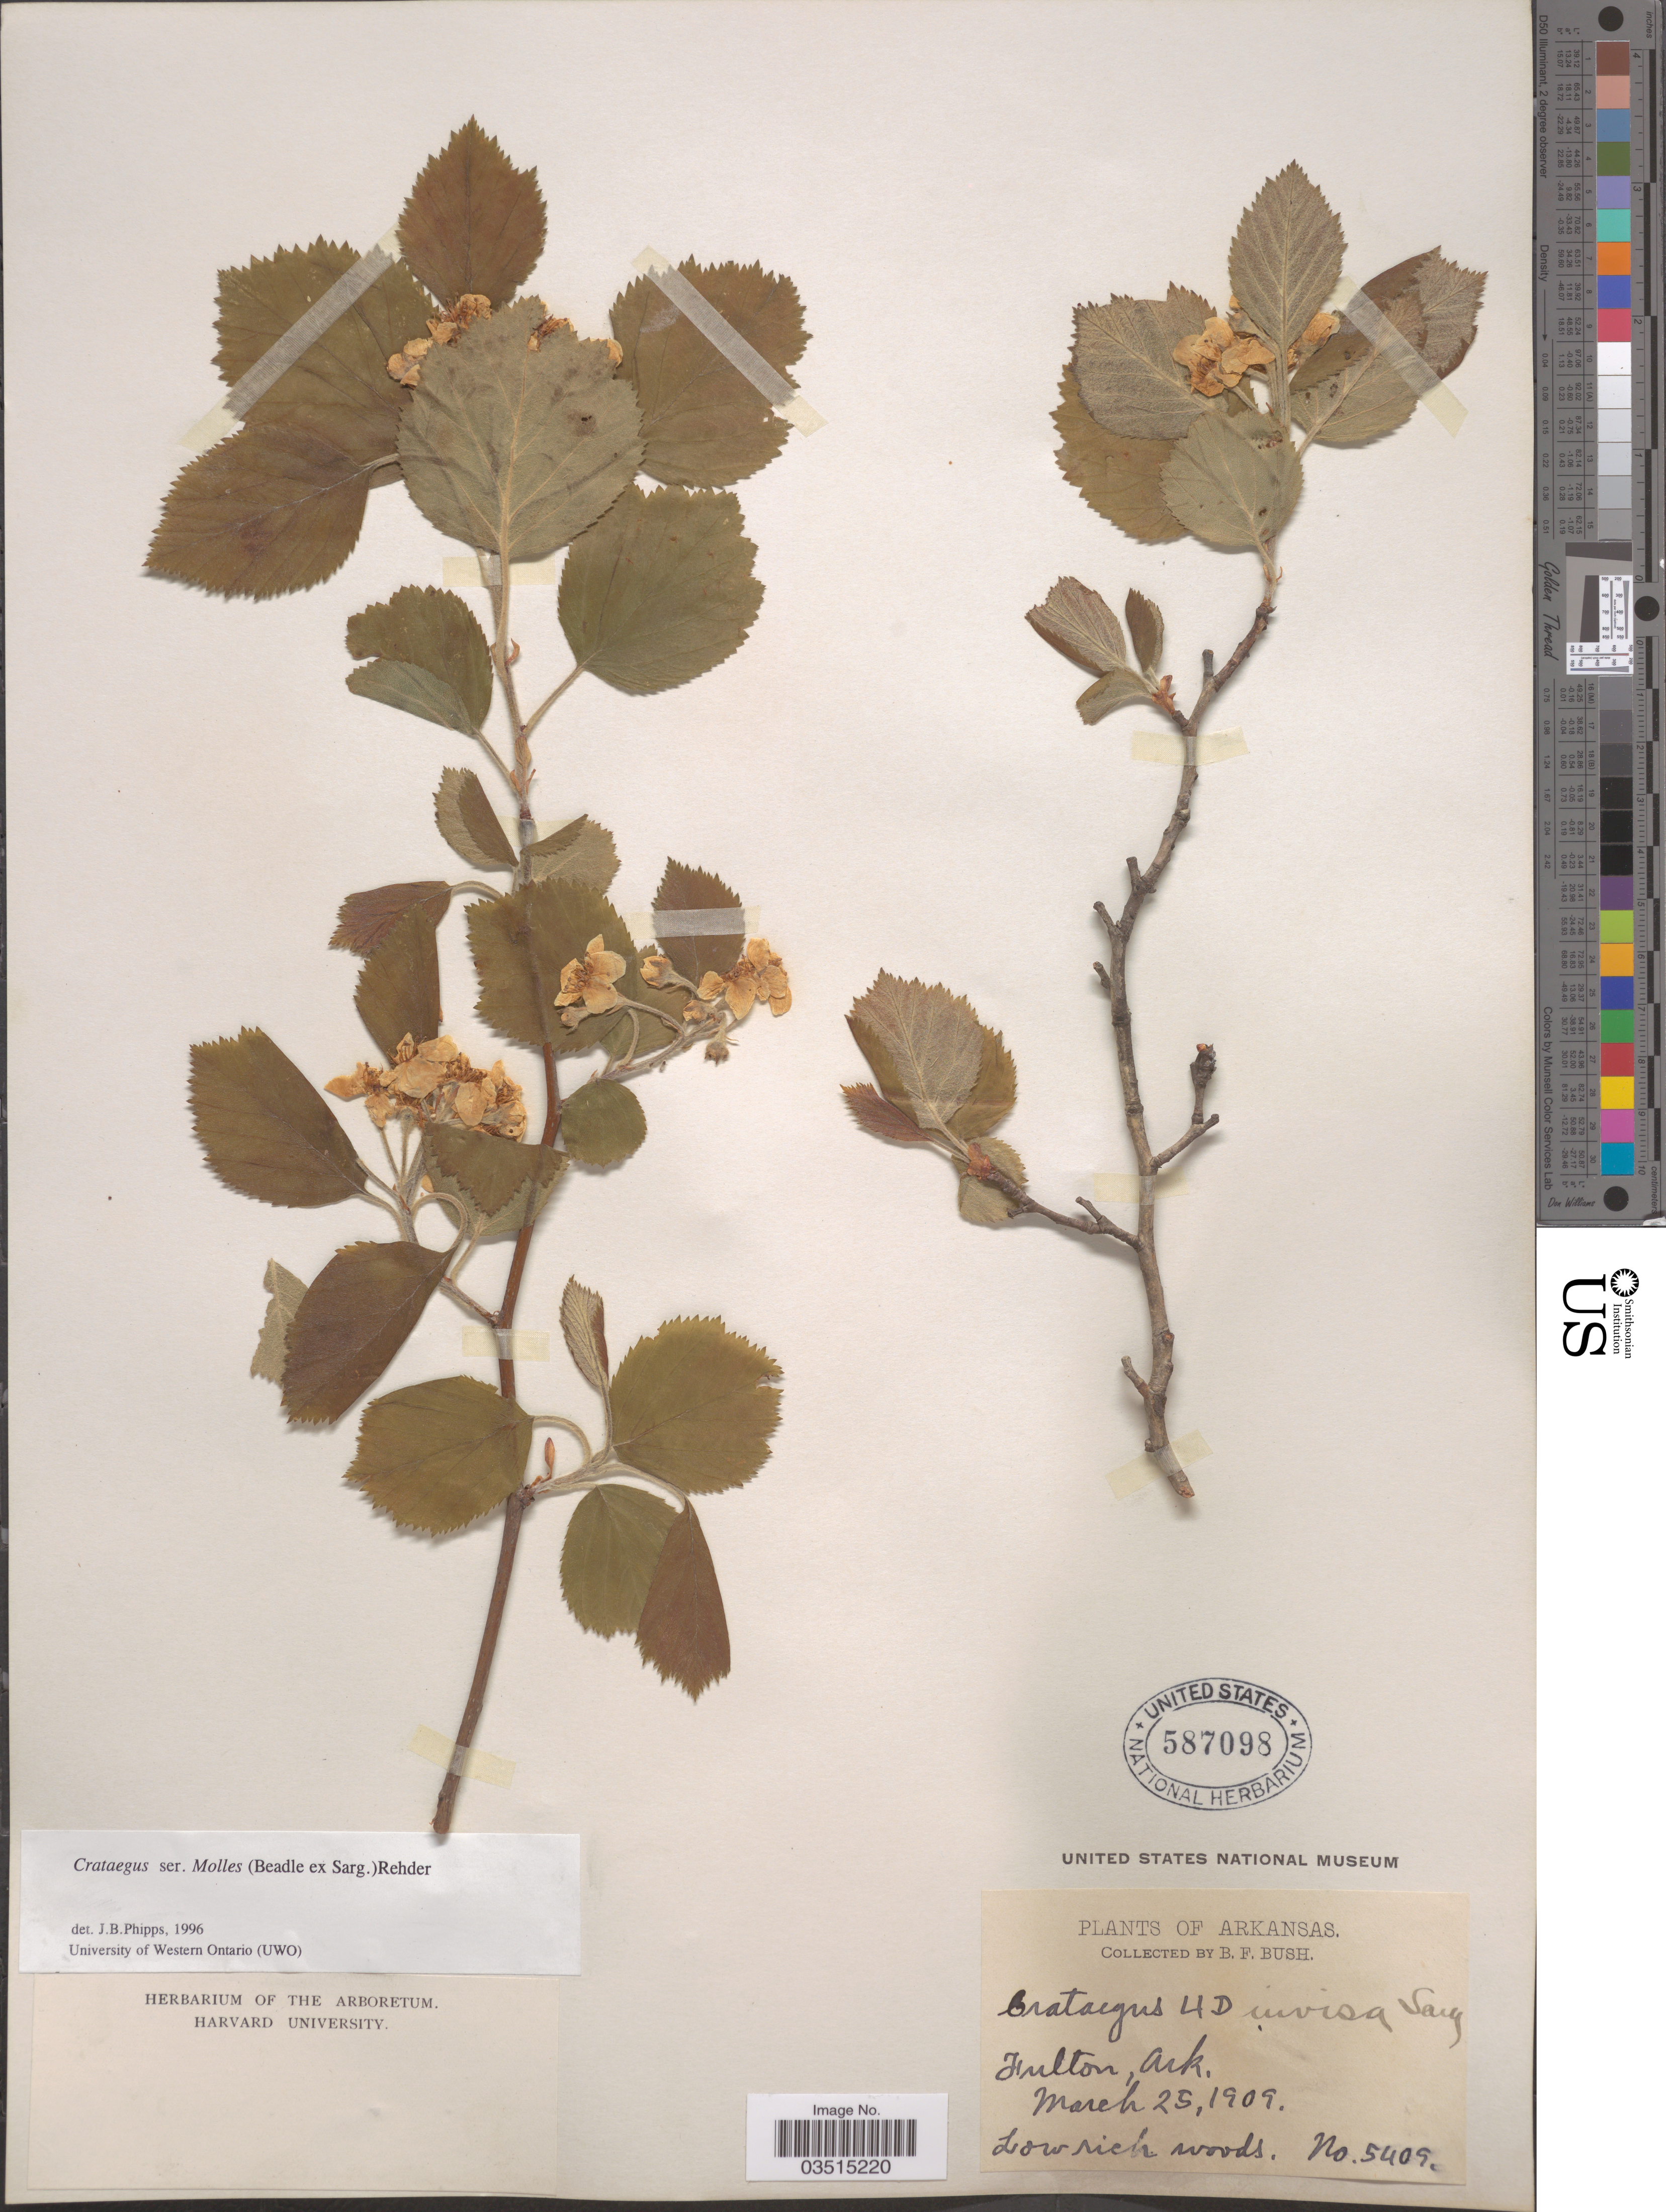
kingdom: Plantae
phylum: Tracheophyta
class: Magnoliopsida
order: Rosales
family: Rosaceae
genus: Crataegus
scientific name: Crataegus invisa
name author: Sarg.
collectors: B. F. Bush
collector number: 5409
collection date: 1909-03-25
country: United States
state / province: Arkansas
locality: Fulton.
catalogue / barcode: US 587098